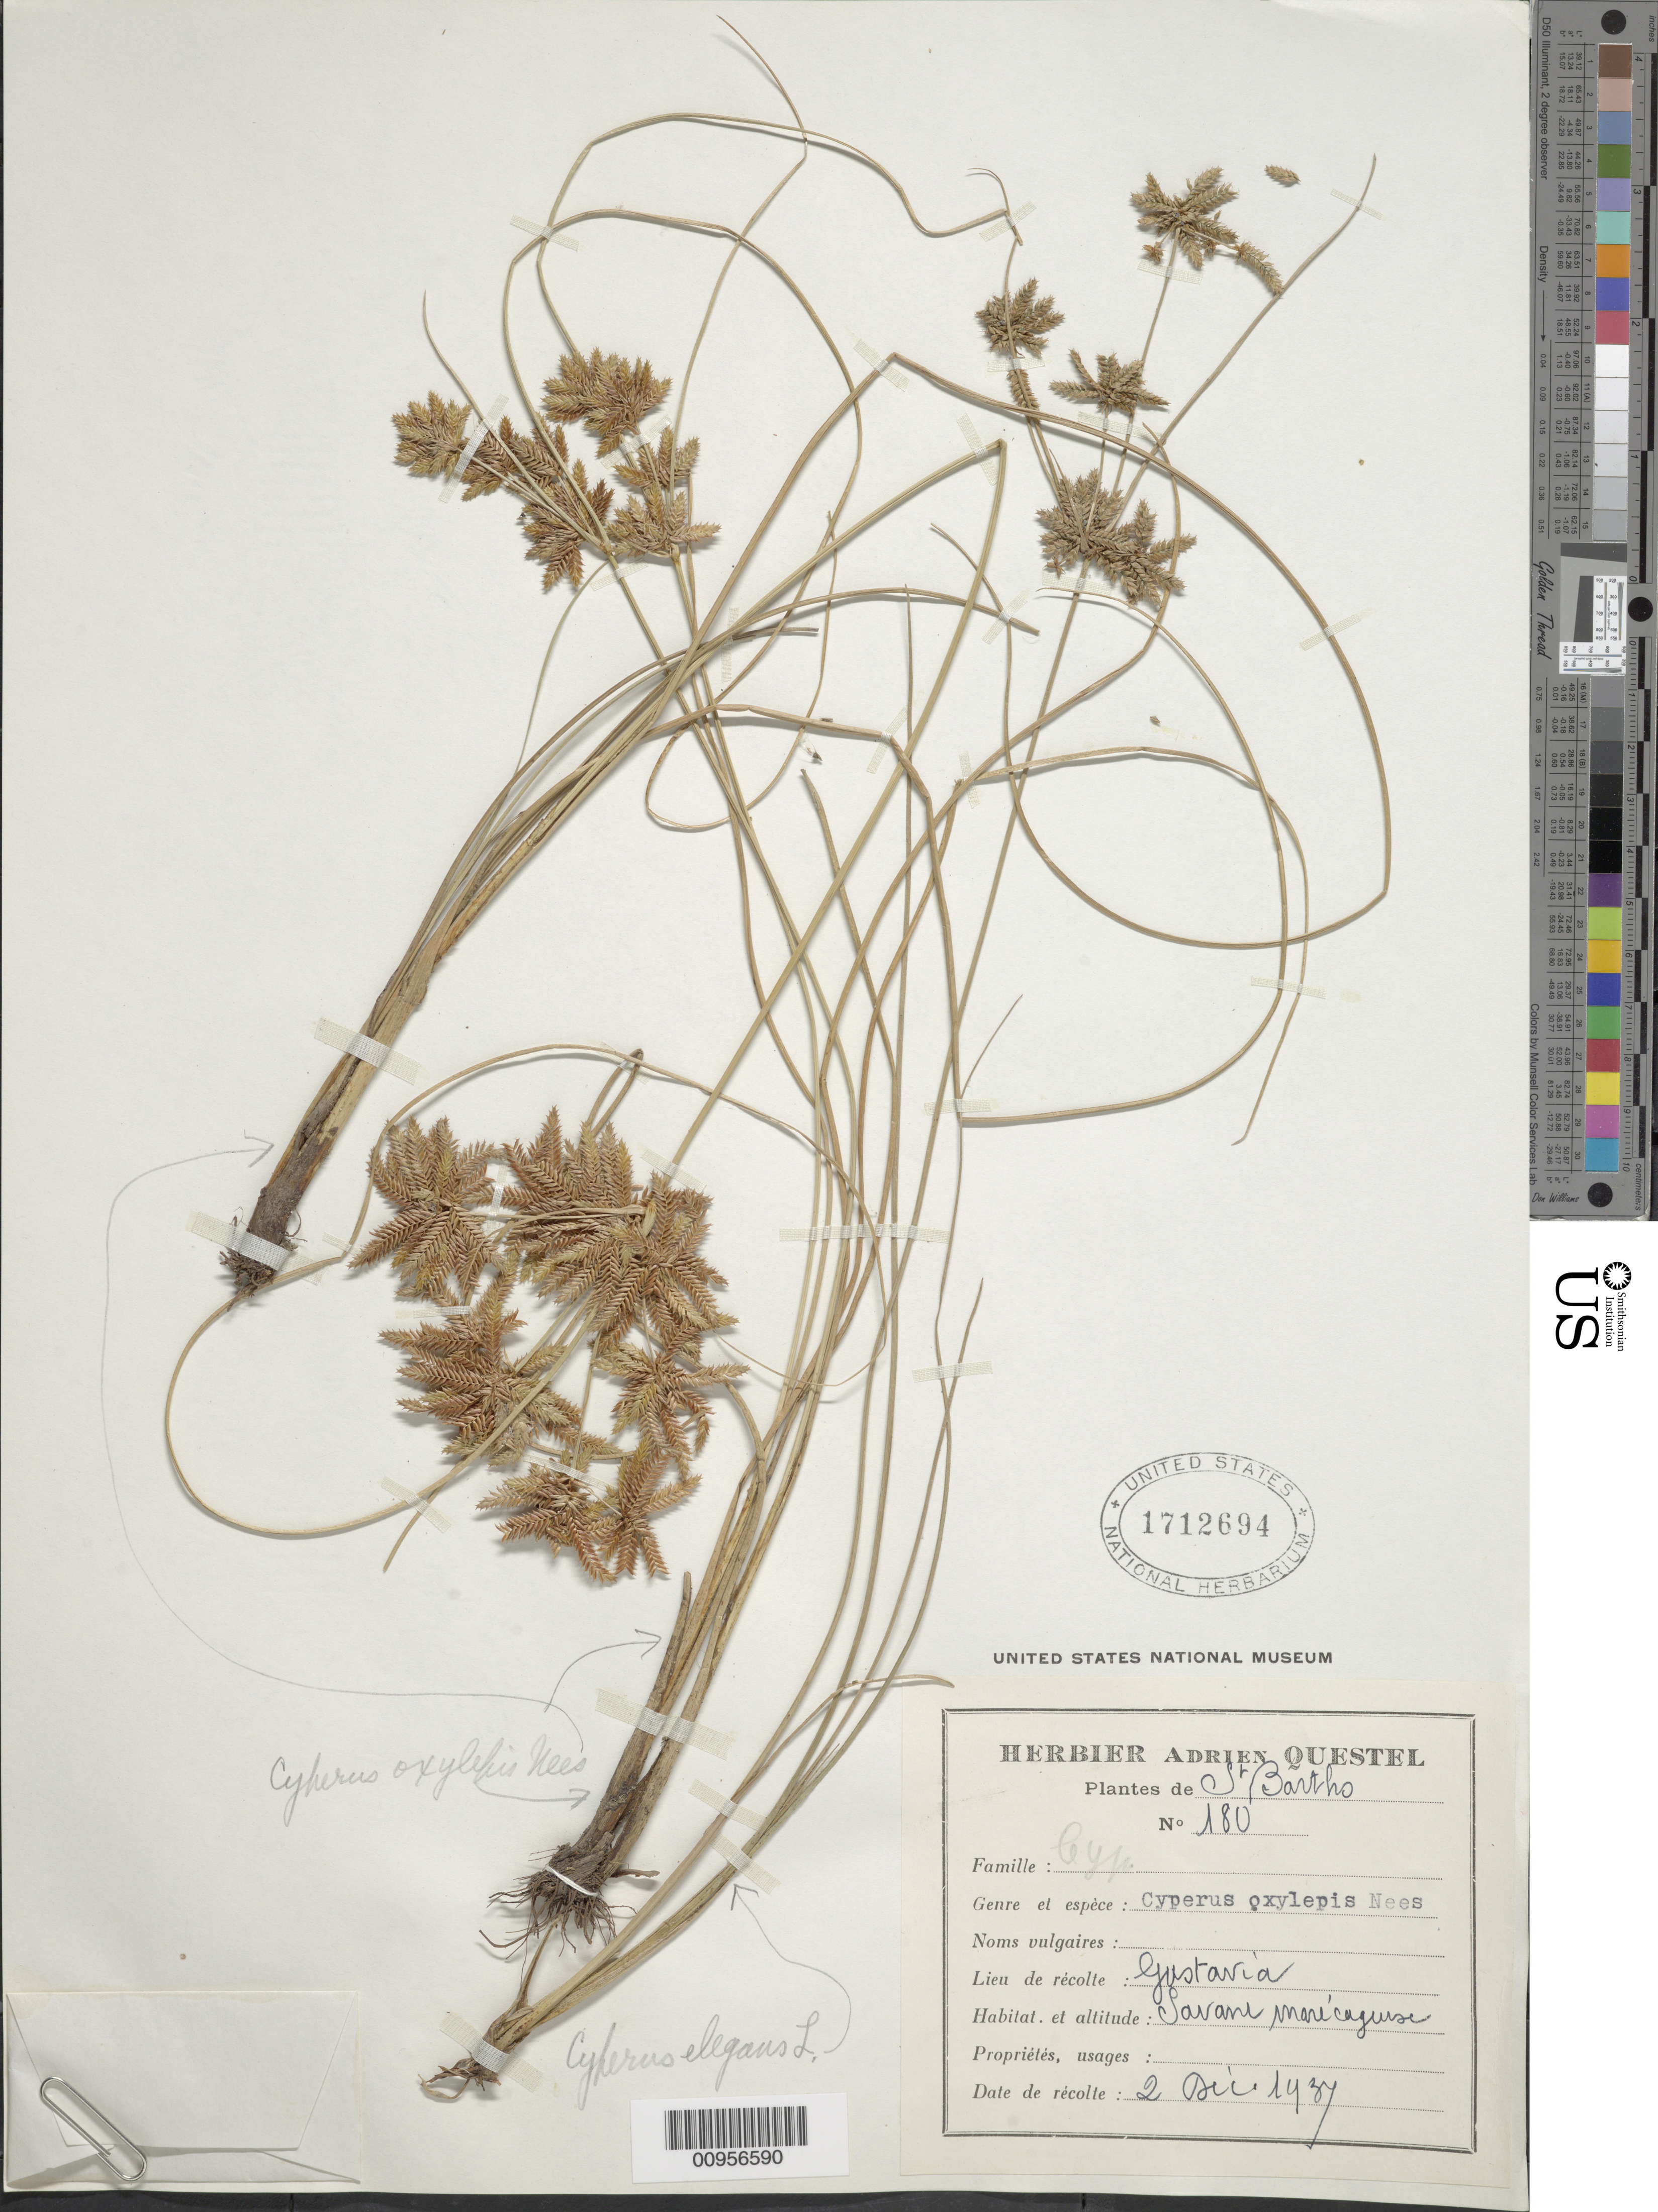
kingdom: Plantae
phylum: Tracheophyta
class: Liliopsida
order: Poales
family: Cyperaceae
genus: Cyperus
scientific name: Cyperus oxylepis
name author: Nees ex Steud.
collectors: A. Questel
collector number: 180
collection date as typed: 02 Dec 1937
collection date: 1937-12-02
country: Saint Barthélemy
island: St. Barthélemy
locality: Gustavia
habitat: Savane marécageuse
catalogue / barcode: US 1712694